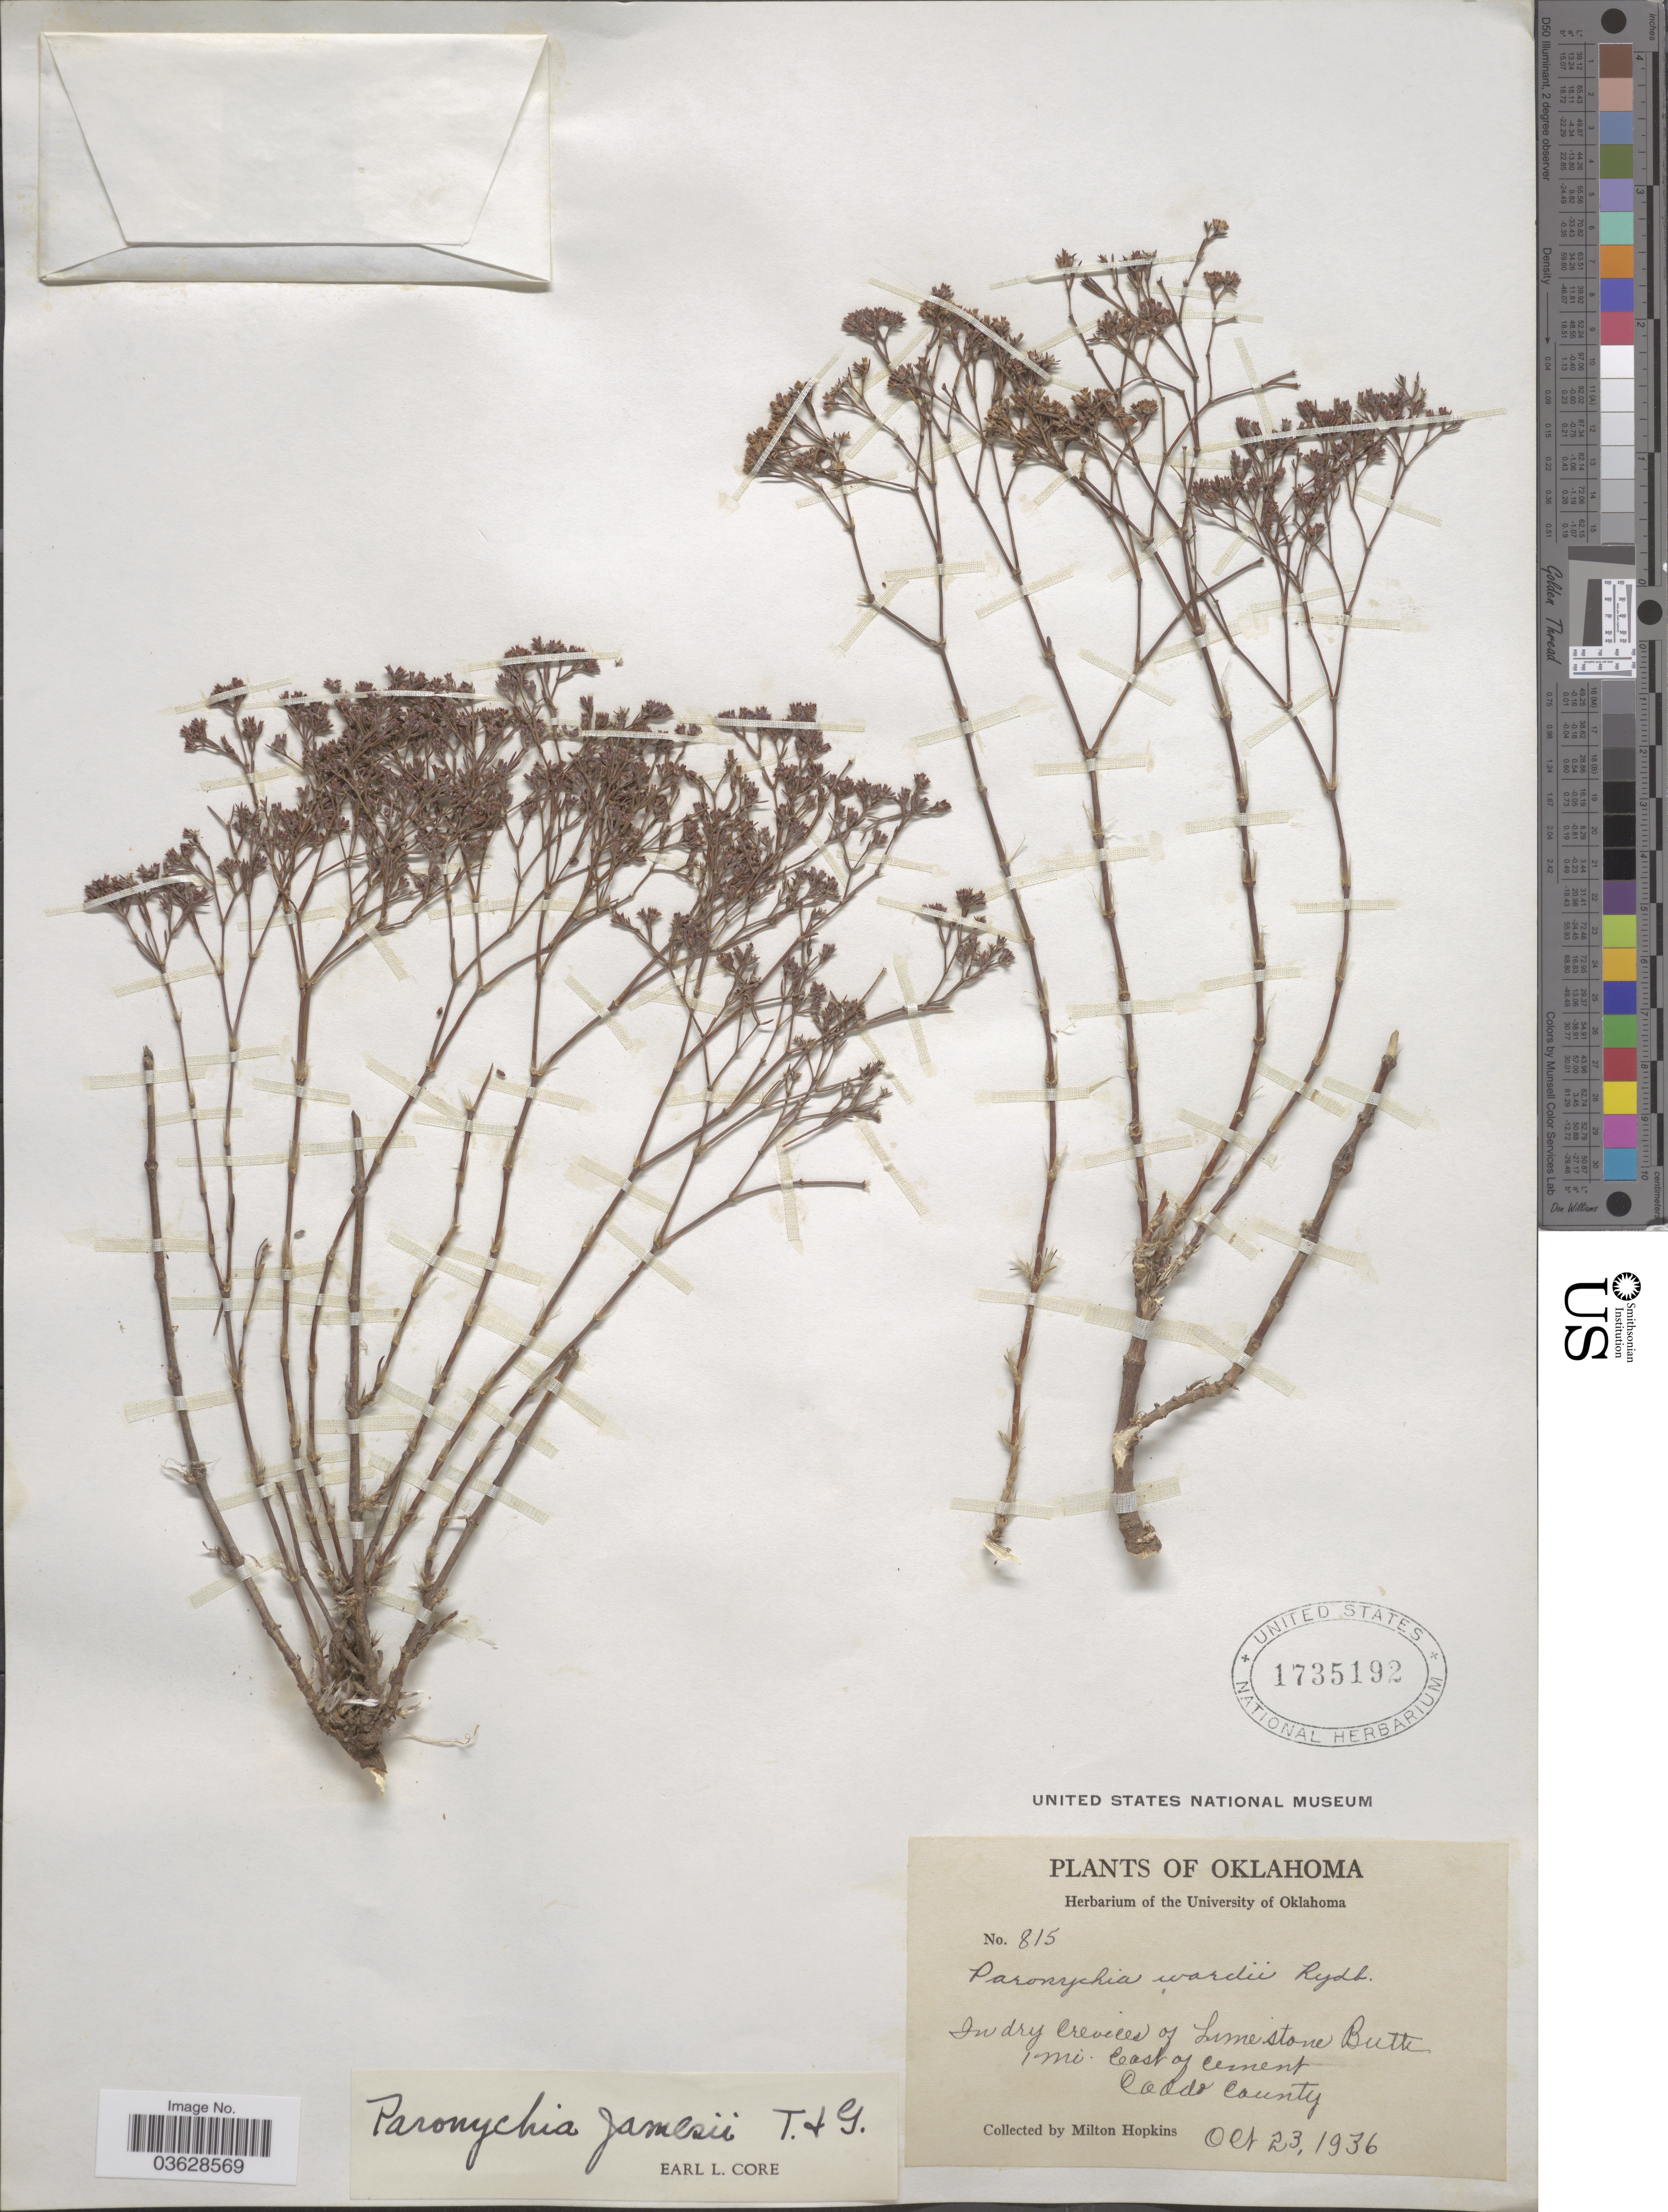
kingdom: Plantae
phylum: Tracheophyta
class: Magnoliopsida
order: Caryophyllales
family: Caryophyllaceae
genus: Paronychia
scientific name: Paronychia jamesii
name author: Torr. & A. Gray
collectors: M. Hopkins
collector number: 815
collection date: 1936-10-23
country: United States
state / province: Oklahoma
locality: In dry crevices of Limestone Butte. 1 mi. East of Cement, Caddo County.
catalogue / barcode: US 1735192